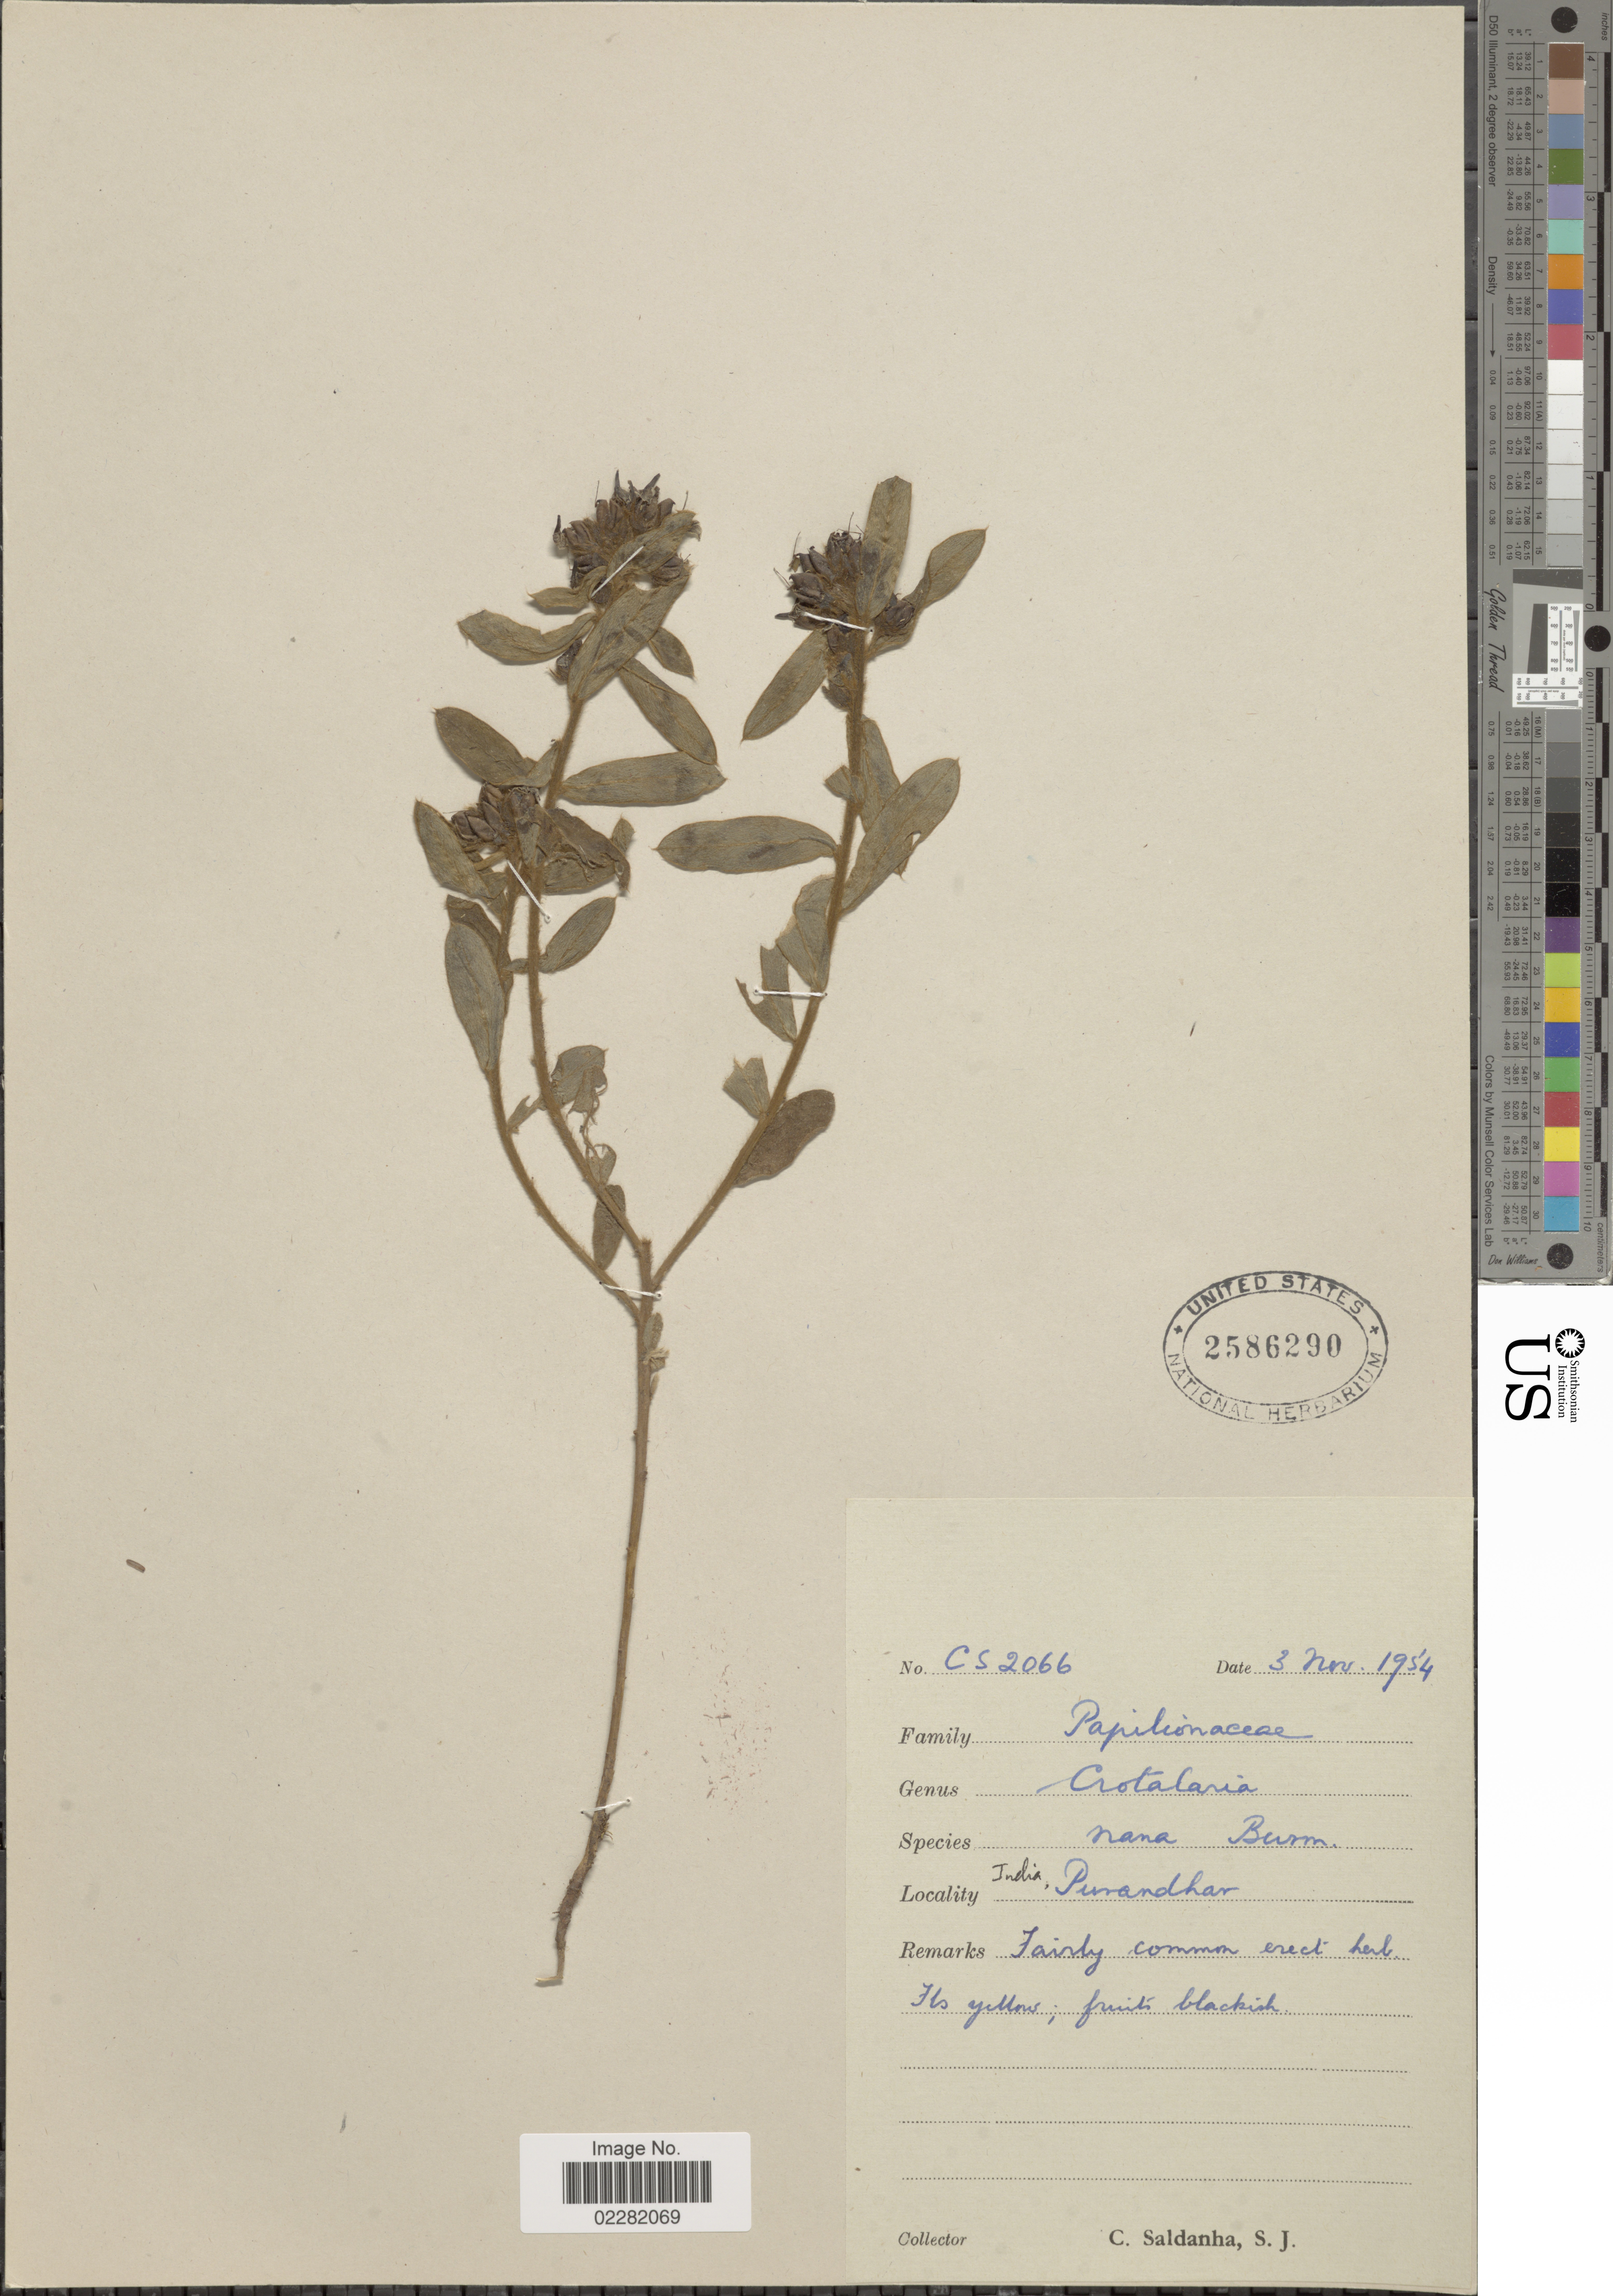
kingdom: Plantae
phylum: Tracheophyta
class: Magnoliopsida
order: Fabales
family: Fabaceae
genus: Crotalaria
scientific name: Crotalaria nana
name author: Burm. f.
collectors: C. Saldanha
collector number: CS2066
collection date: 1954-11-03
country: India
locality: Purandhar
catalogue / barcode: US 2586290